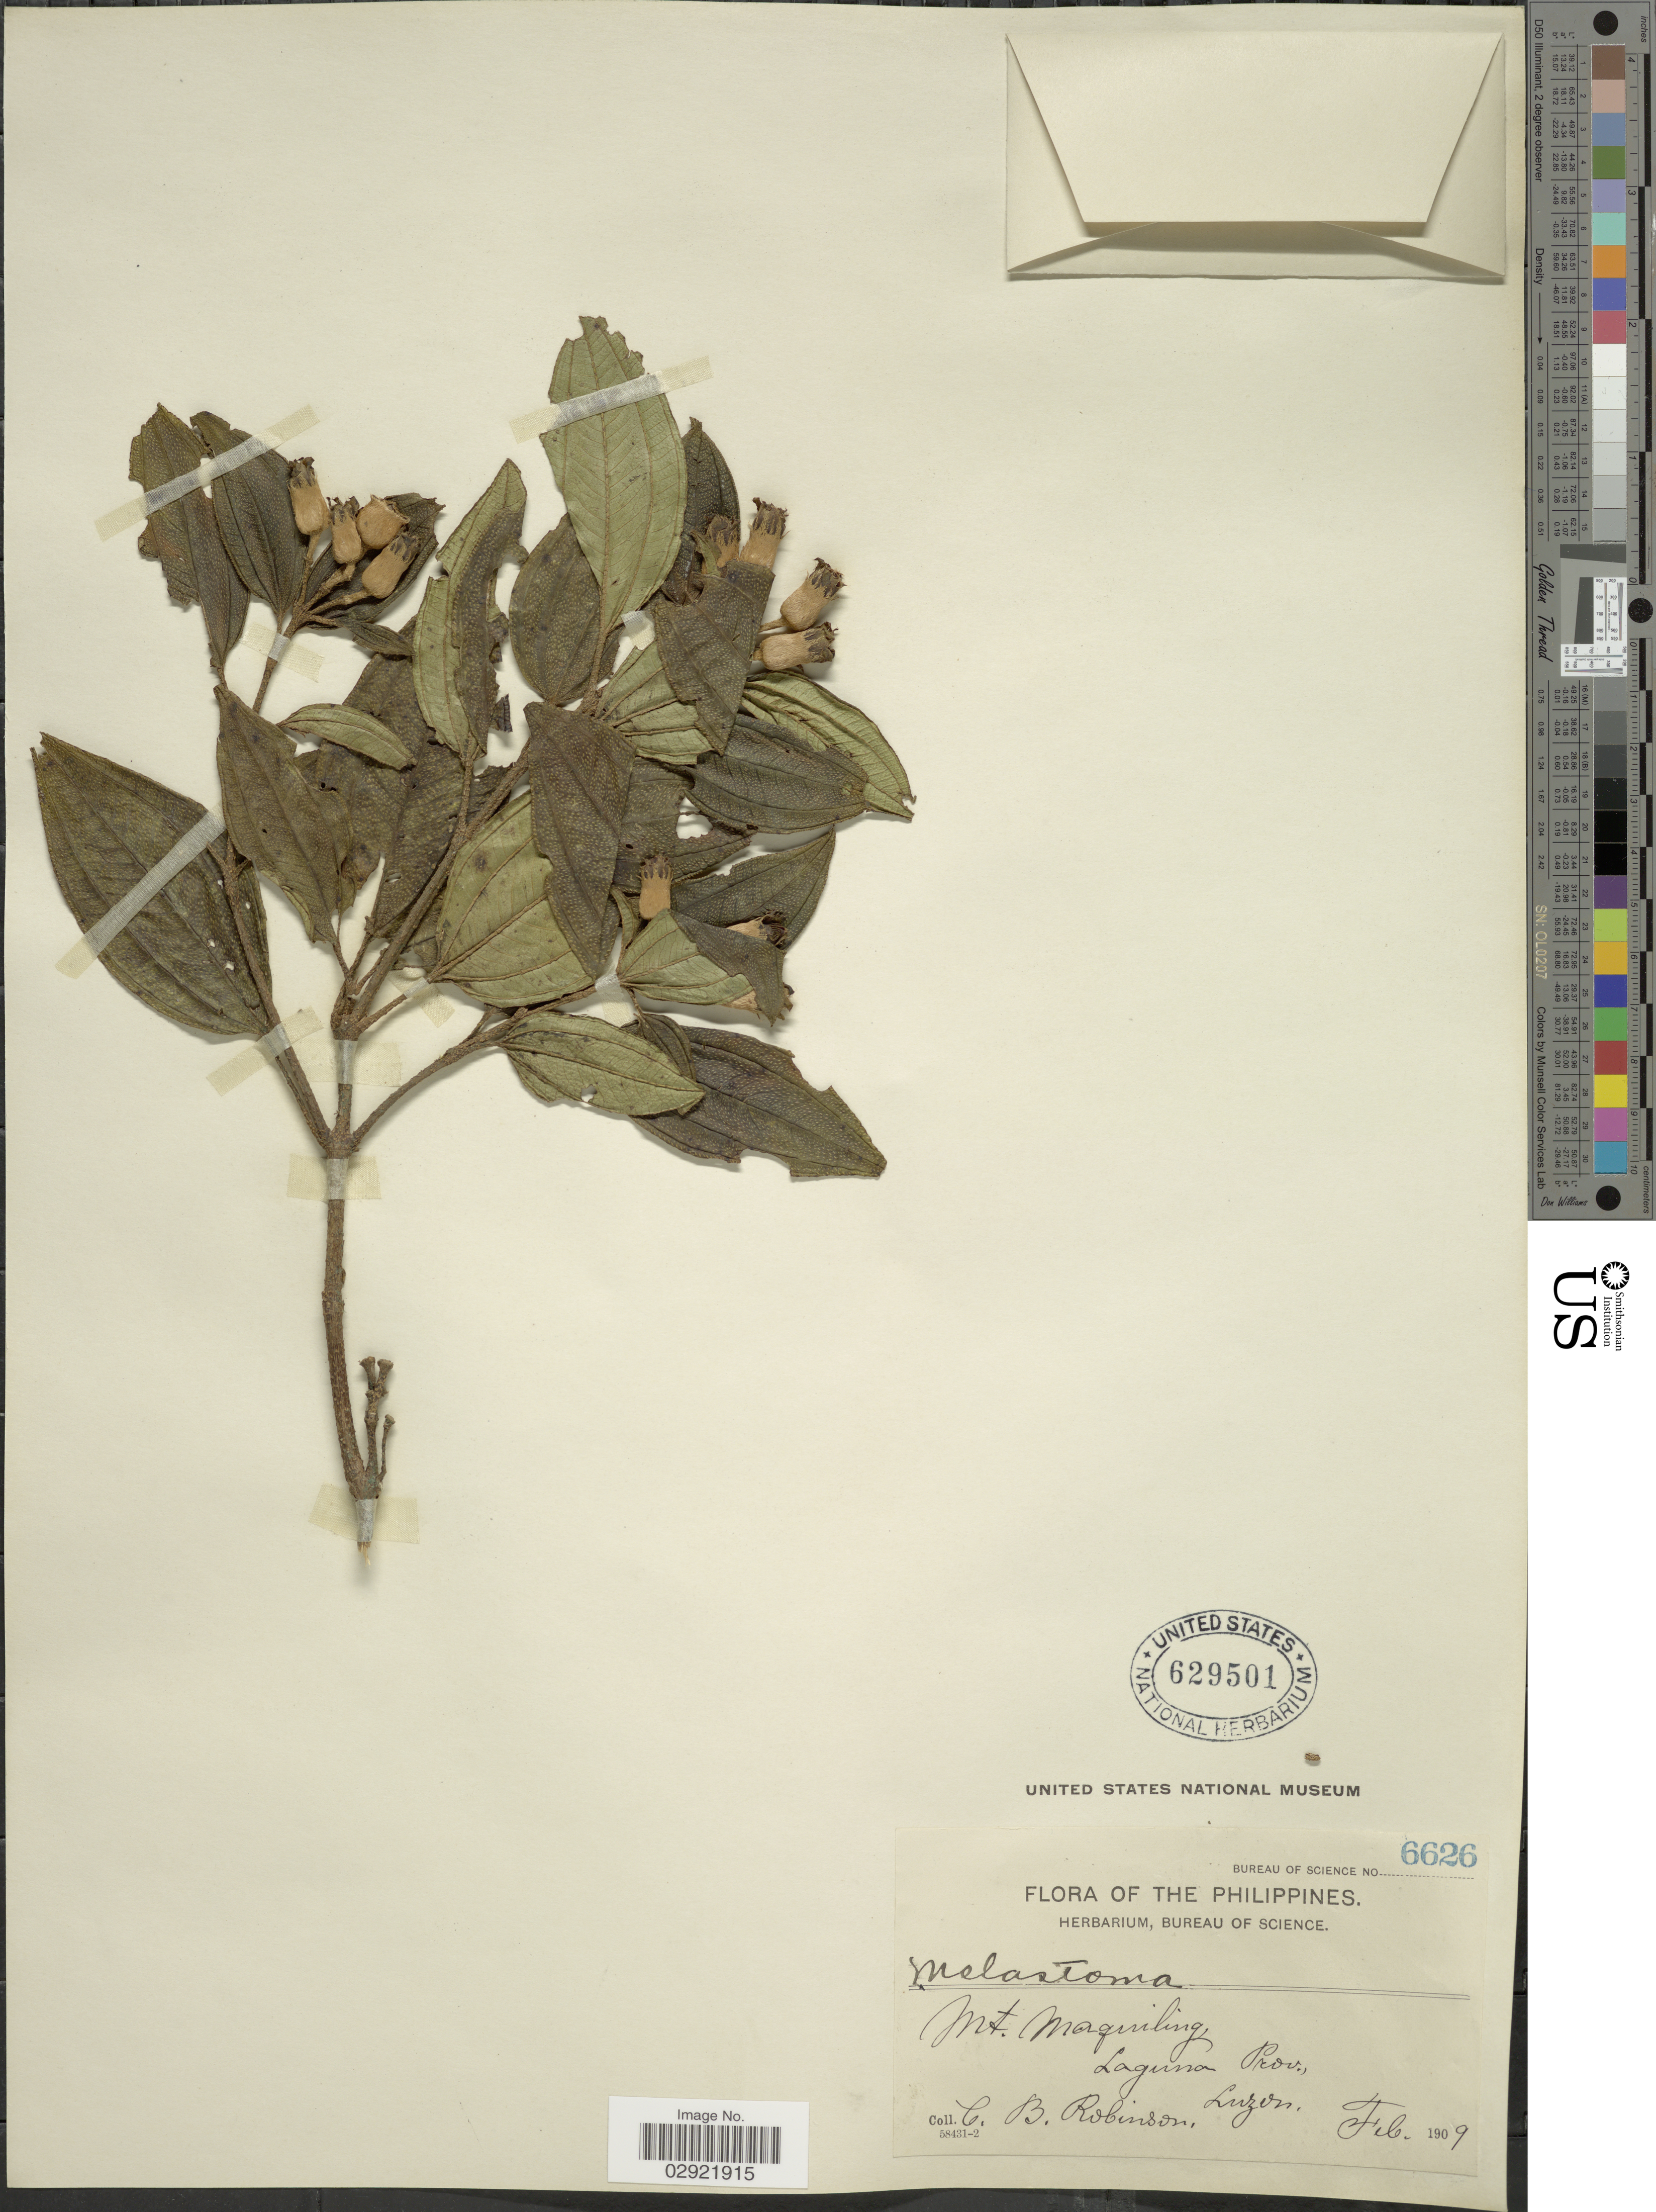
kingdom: Plantae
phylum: Tracheophyta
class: Magnoliopsida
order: Myrtales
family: Melastomataceae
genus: Melastoma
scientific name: Melastoma malabathricum subsp. malabathricum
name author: L.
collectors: C. Robinson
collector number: Bureau of Science 6626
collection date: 1909-02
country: Philippines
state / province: Calabarzon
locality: Mt. Maquiling, Laguna Prov., Luzon.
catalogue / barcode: US 629501